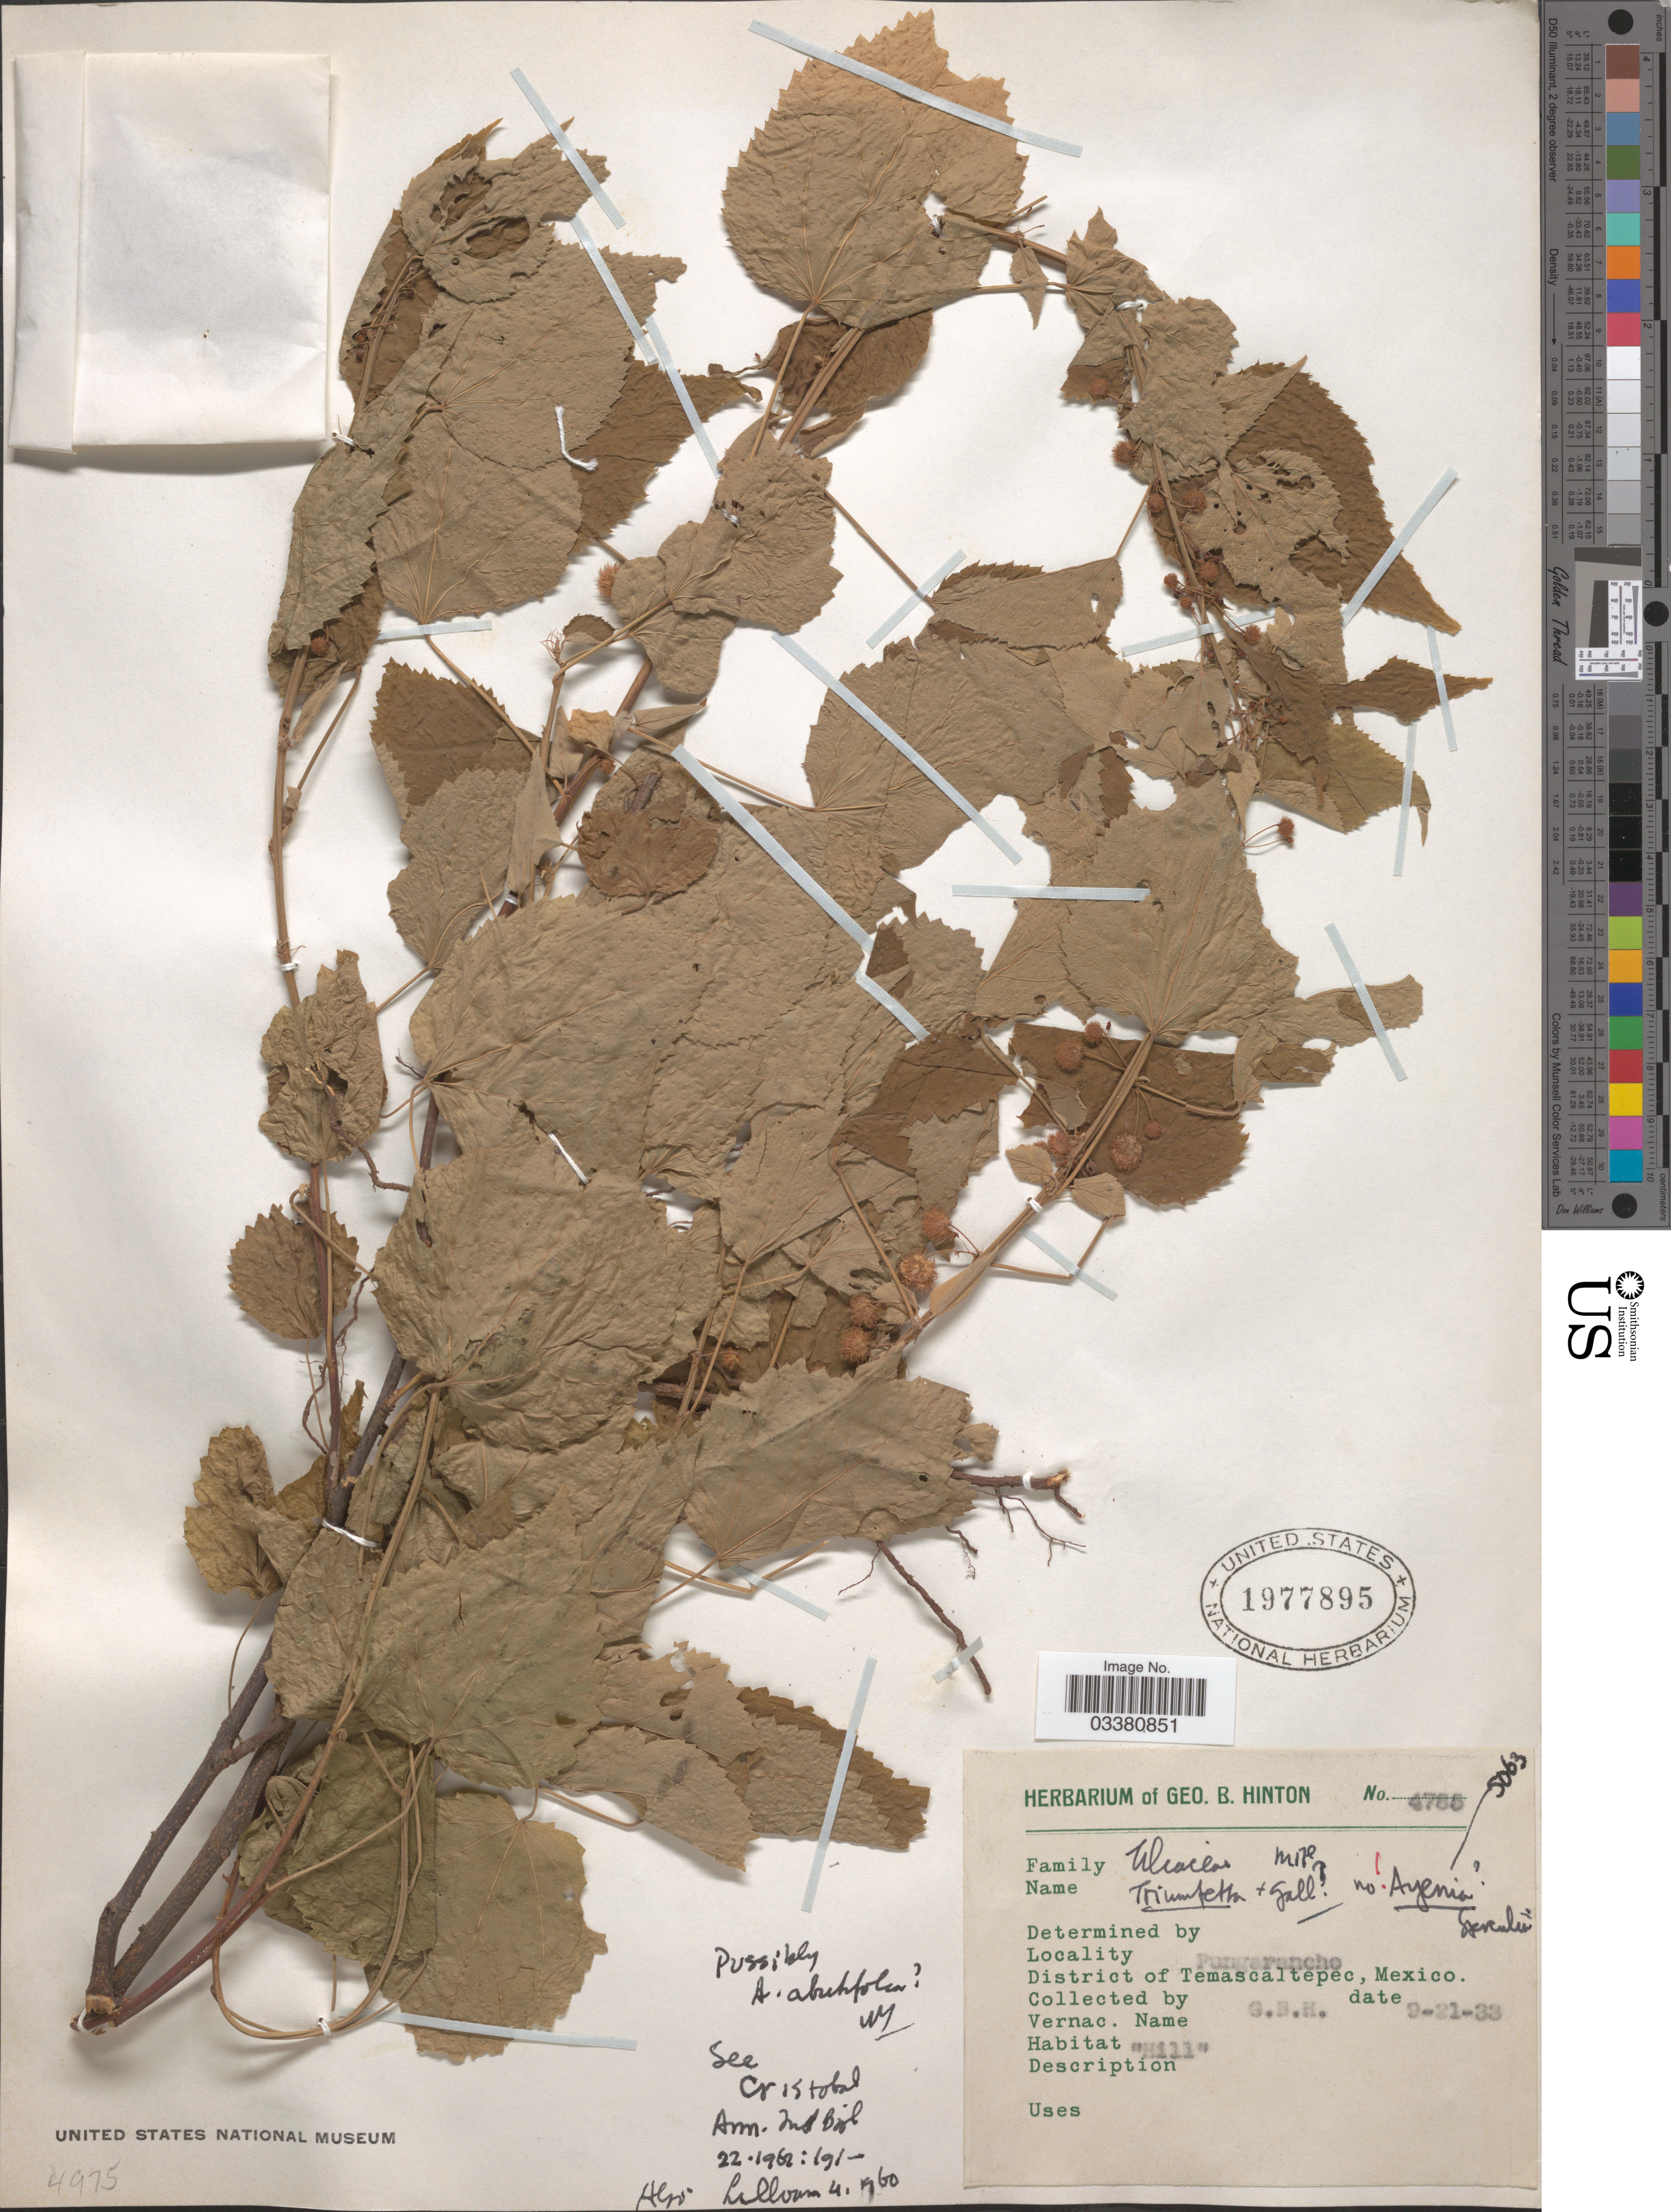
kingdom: Plantae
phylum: Tracheophyta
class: Magnoliopsida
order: Malvales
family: Malvaceae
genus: Ayenia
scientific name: Ayenia abutilifolia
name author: (Turcz.) Turcz.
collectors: G. B. Hinton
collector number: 4785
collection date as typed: Transcribed d/m/y: 21/9/33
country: Mexico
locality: Pungarancho. District of Temascaltepec.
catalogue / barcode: US 1977895